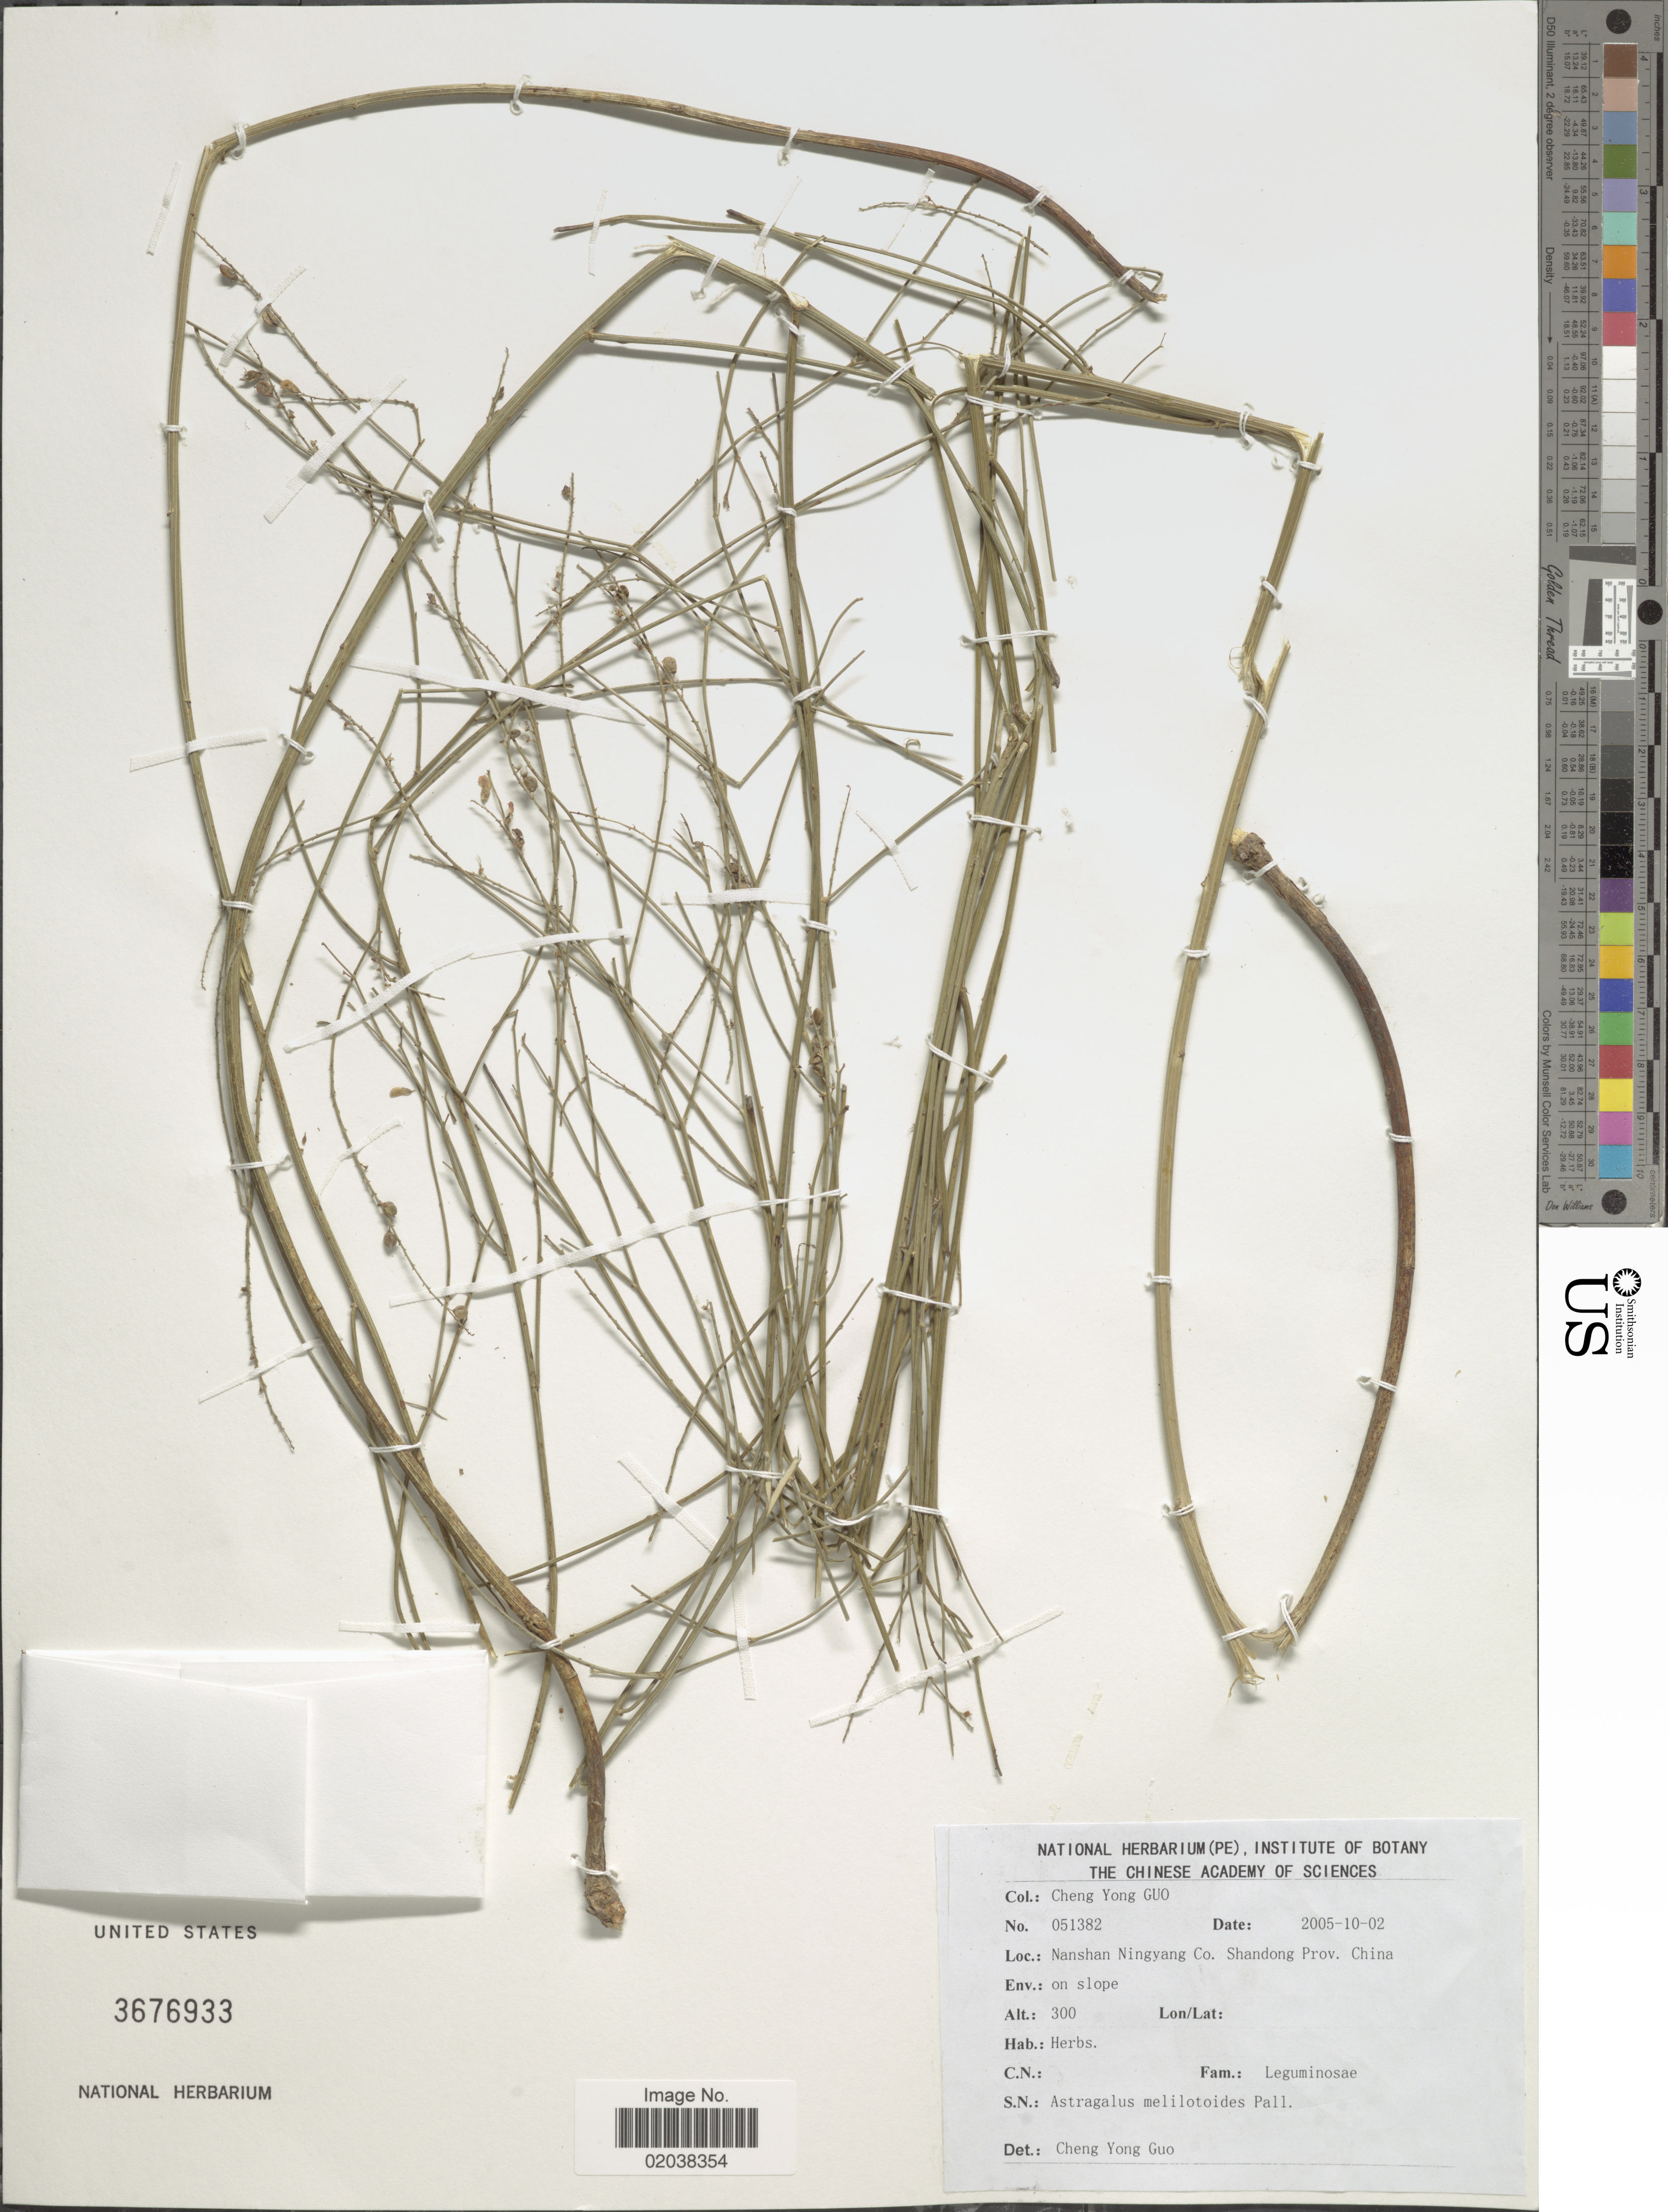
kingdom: Plantae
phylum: Tracheophyta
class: Magnoliopsida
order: Fabales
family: Fabaceae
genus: Astragalus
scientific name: Astragalus melilotoides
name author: Pall.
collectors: Guo Chengyong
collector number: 051382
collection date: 2005-10-02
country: China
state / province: Shandong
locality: Nanshan Ningyang Co.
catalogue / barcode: US 3676933